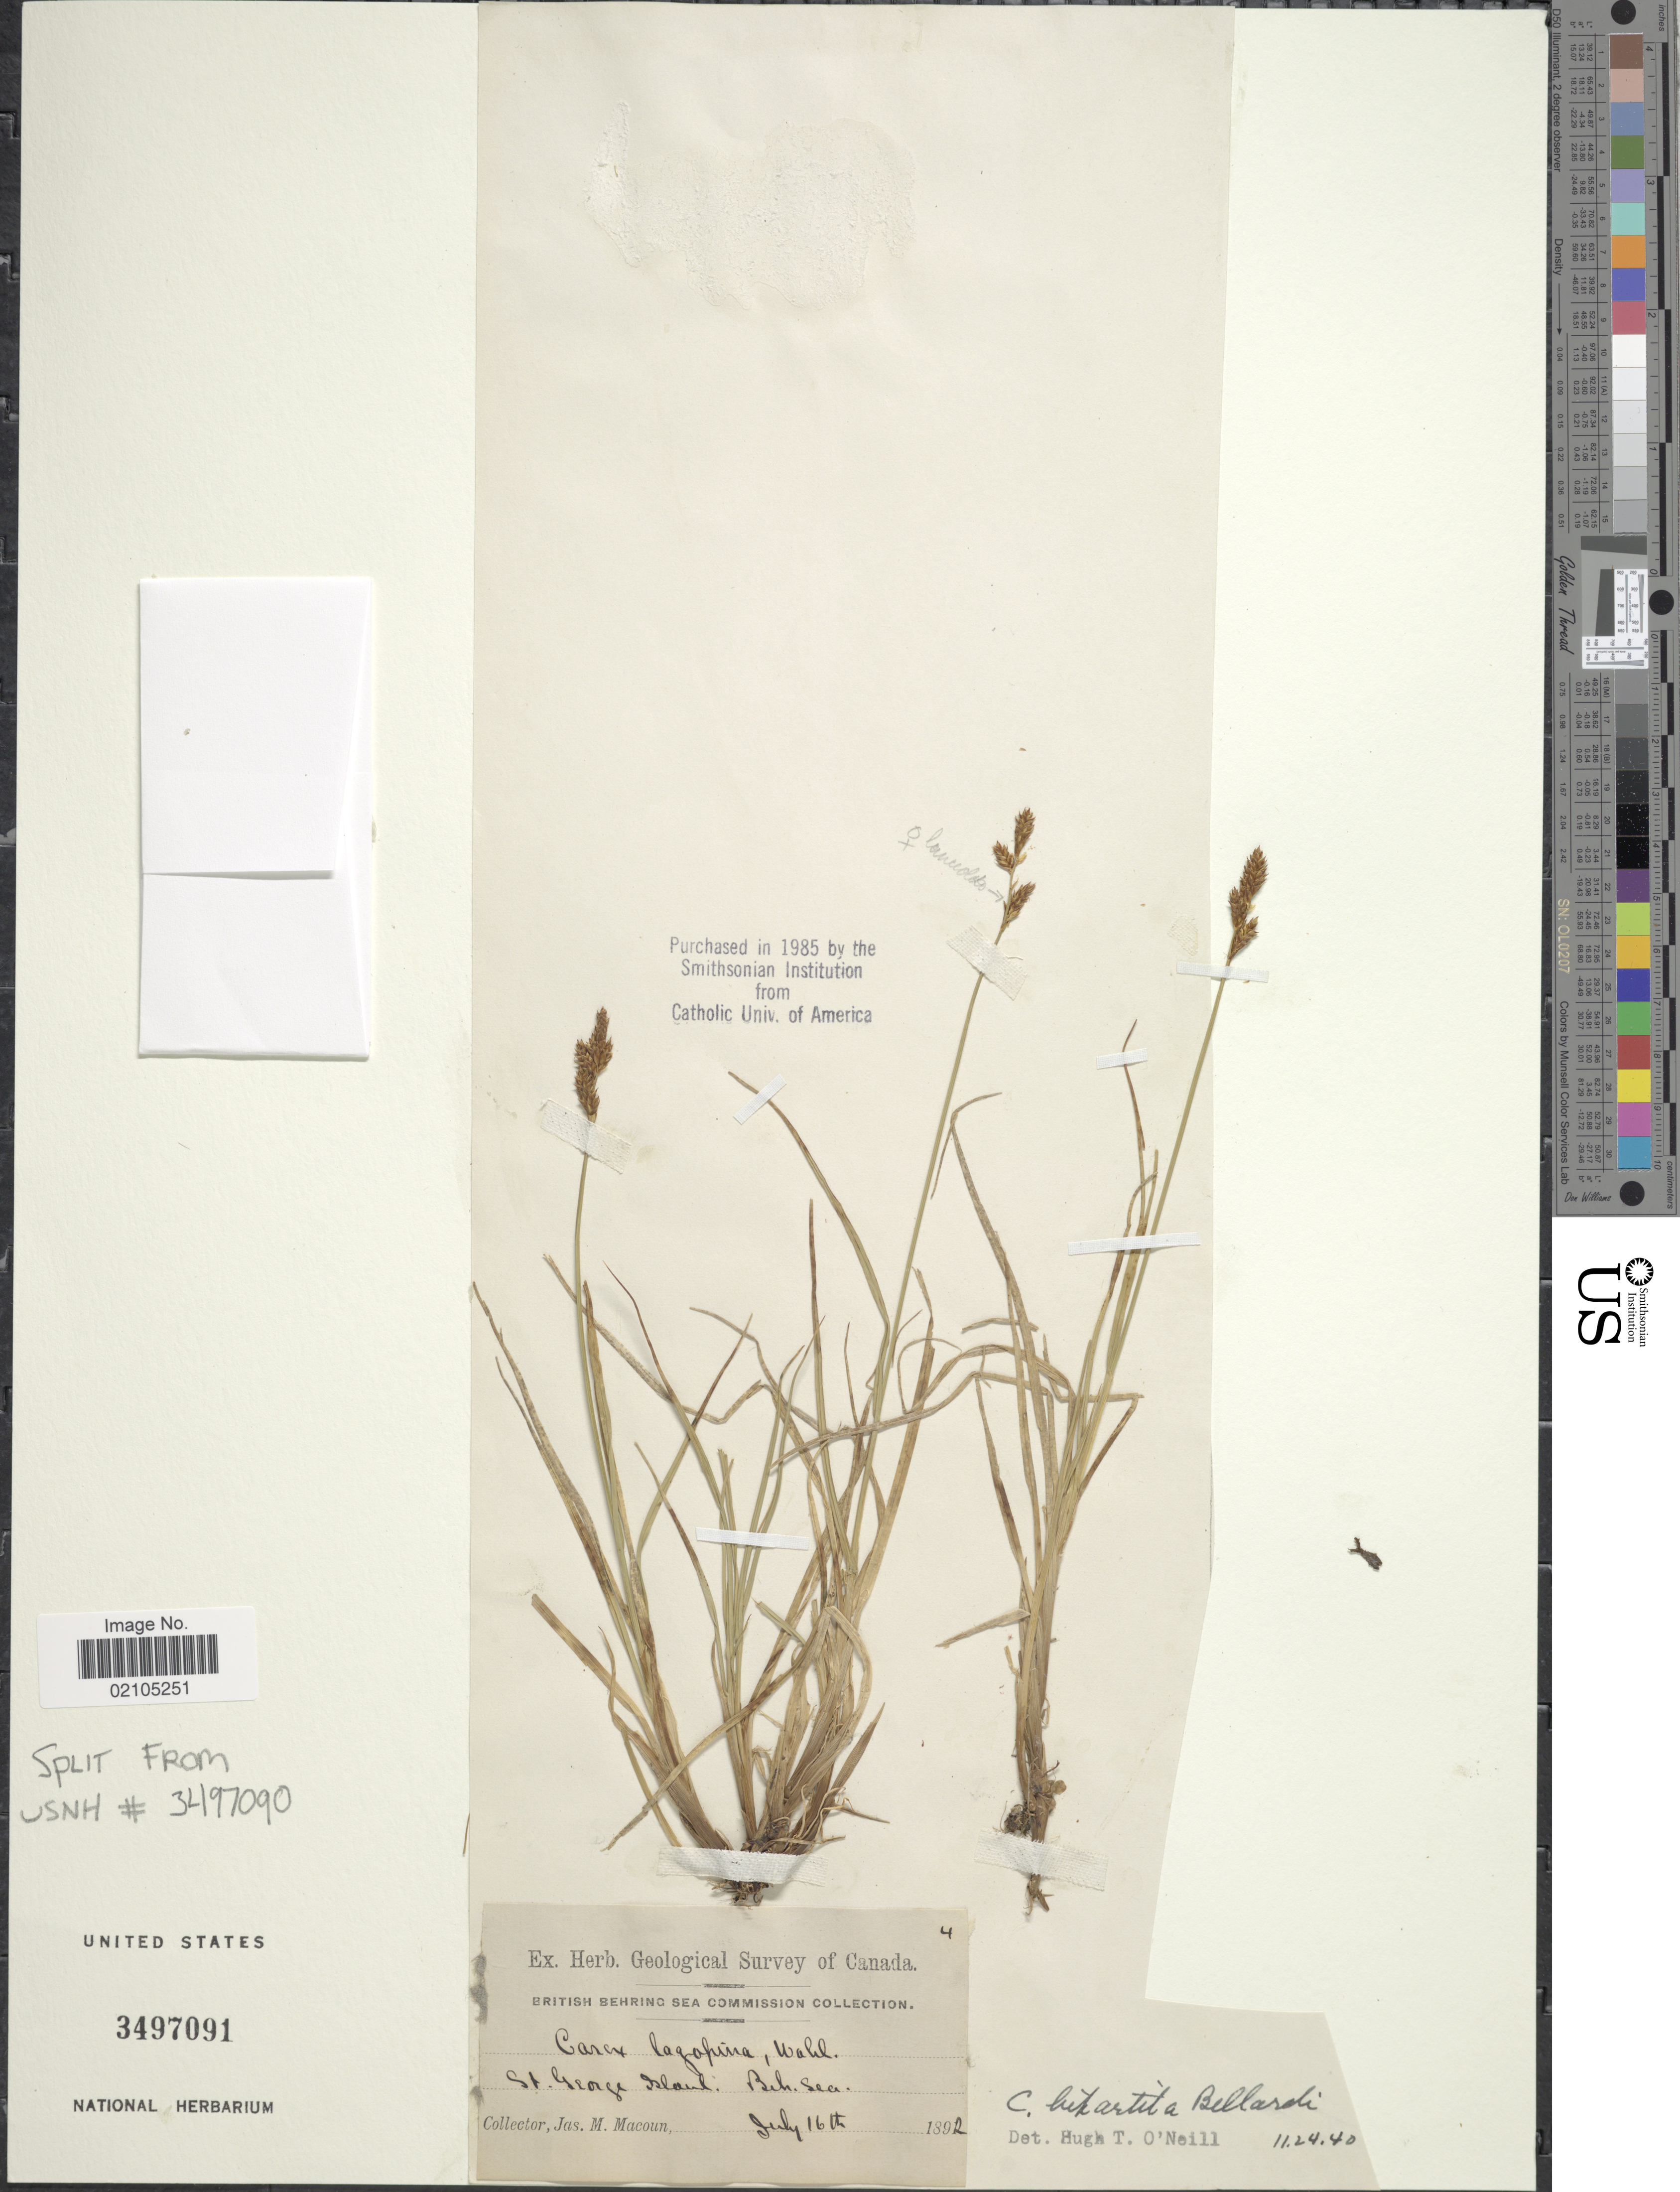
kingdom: Plantae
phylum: Tracheophyta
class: Liliopsida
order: Poales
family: Cyperaceae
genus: Carex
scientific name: Carex lachenalii subsp. lachenalii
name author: Schkuhr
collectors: J. M. Macoun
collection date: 1892-07-16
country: United States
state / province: Alaska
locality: St.George Island, Beh Sea.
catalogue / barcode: US 3497091